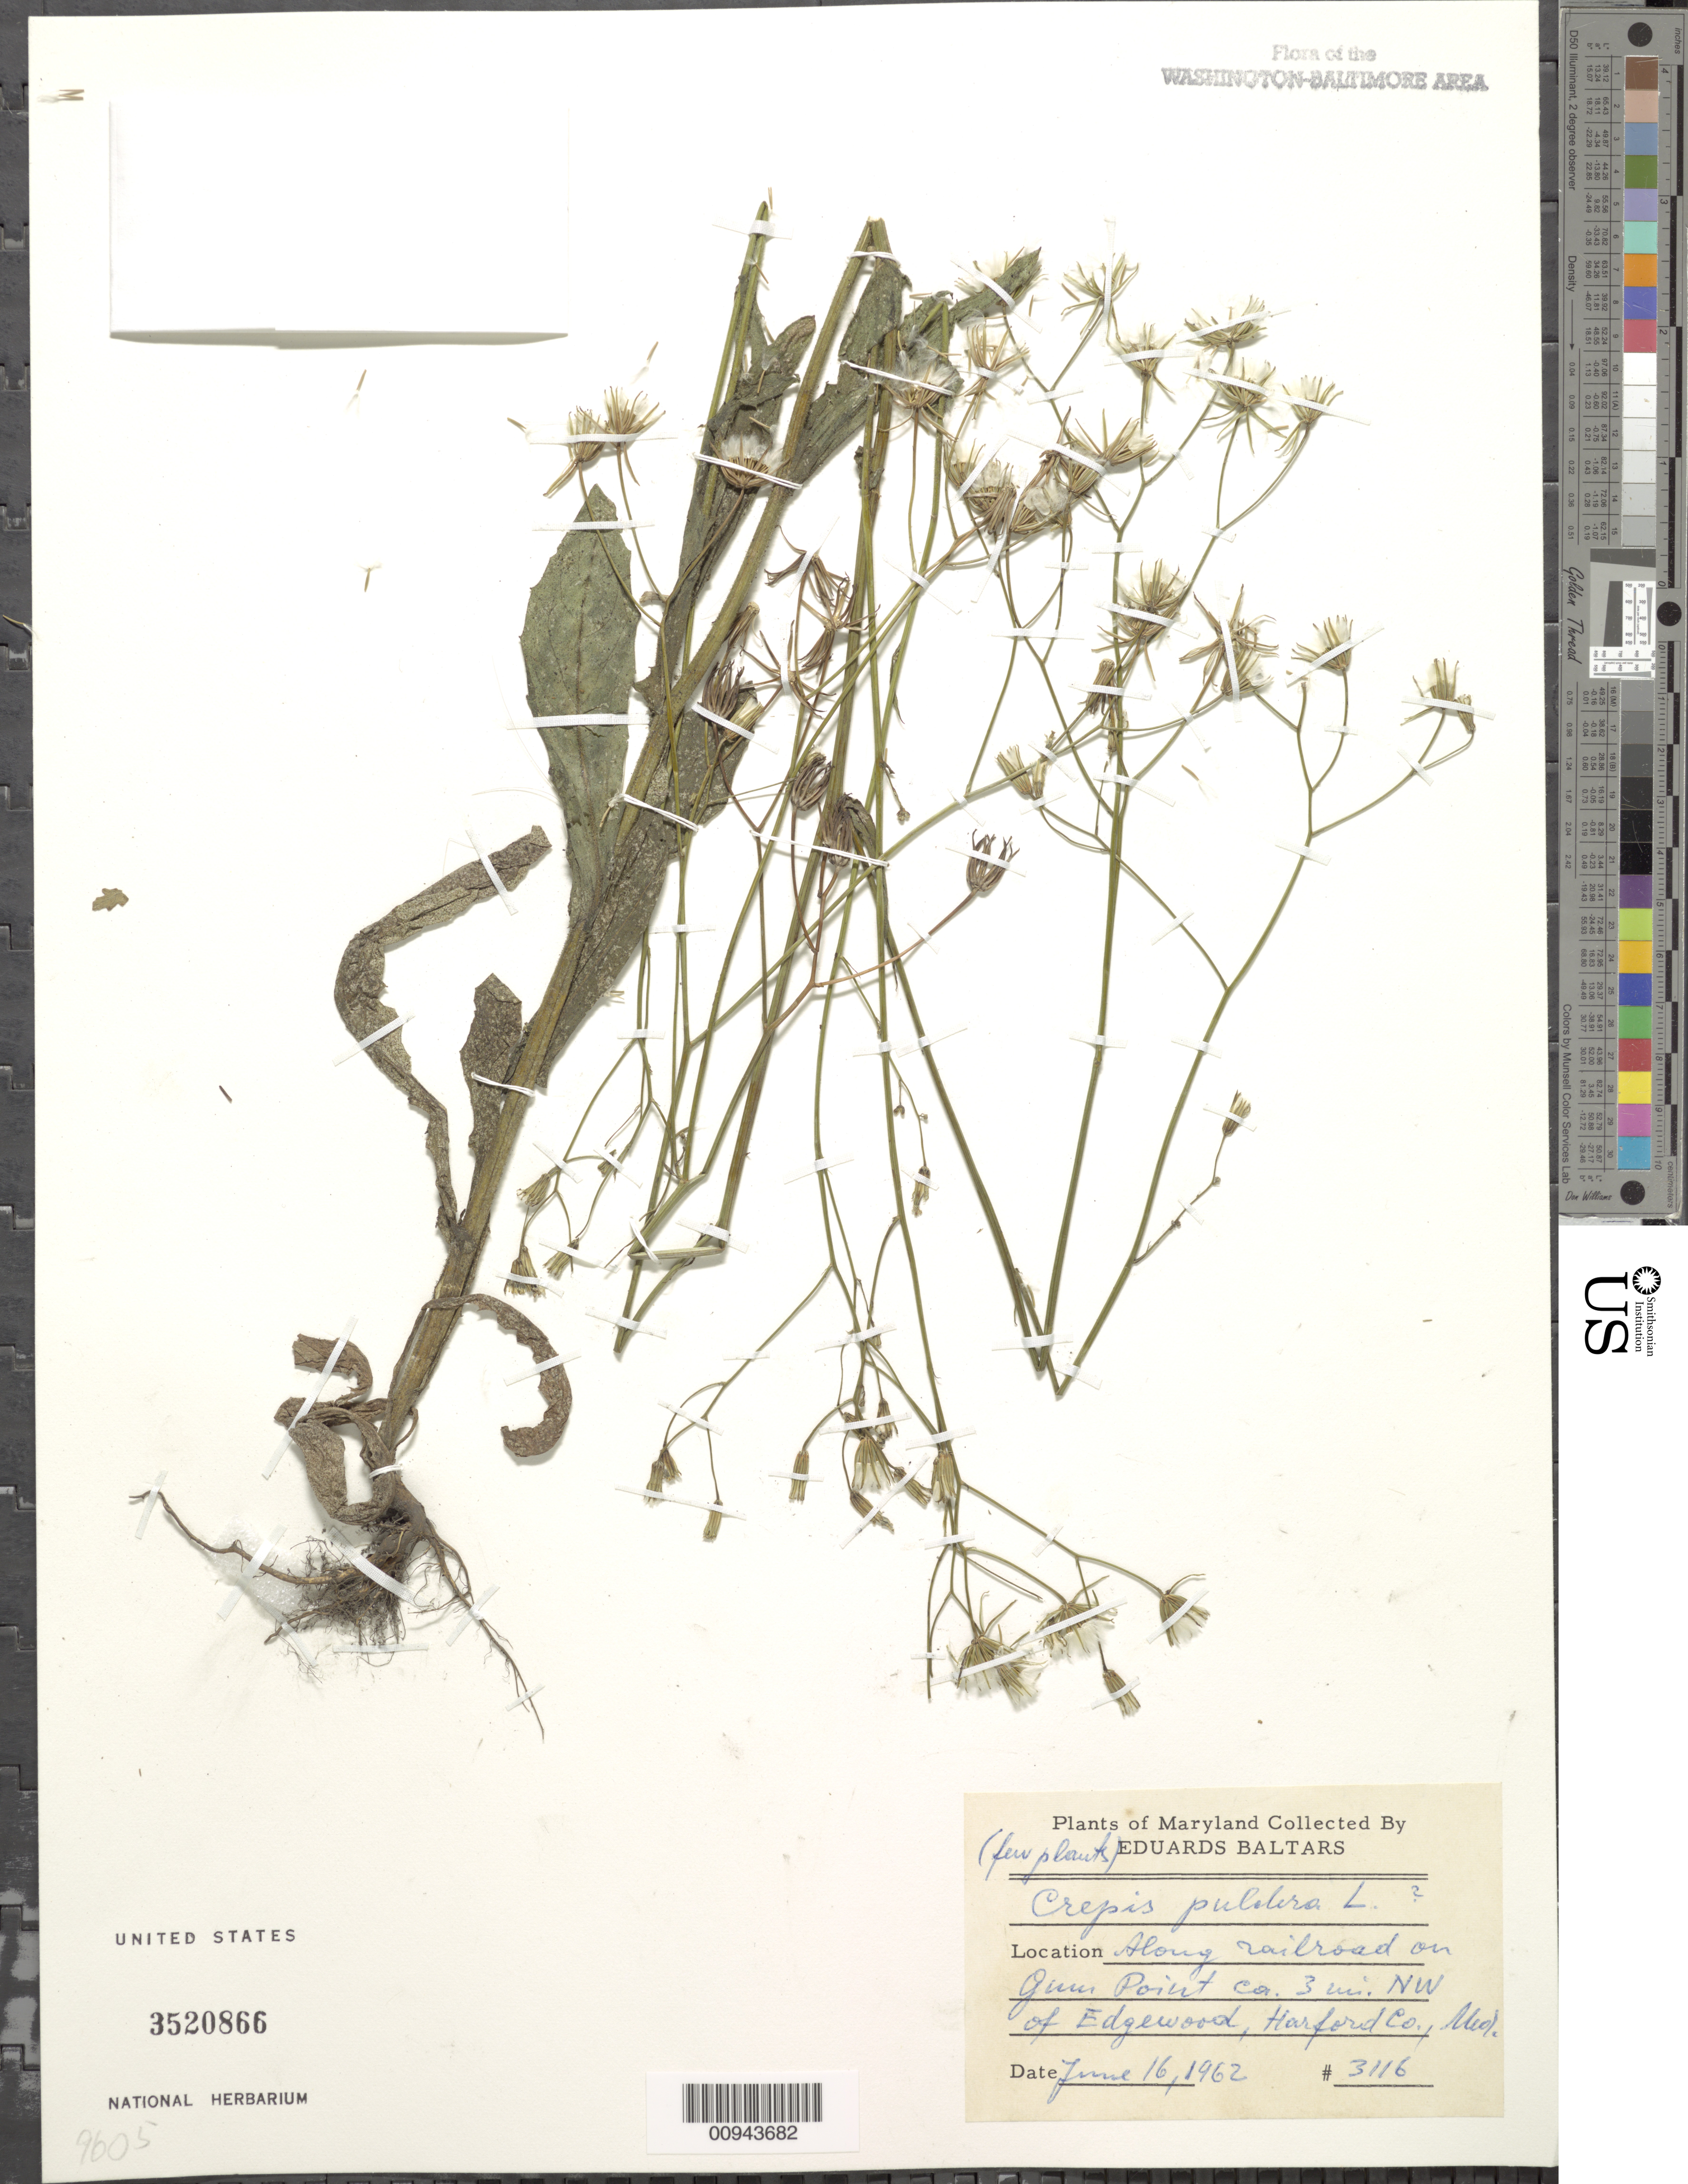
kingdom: Plantae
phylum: Tracheophyta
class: Magnoliopsida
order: Asterales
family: Asteraceae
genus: Crepis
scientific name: Crepis pulchra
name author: L.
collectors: E. Baltars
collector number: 3116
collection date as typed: June 16, 1962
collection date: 1962-06-16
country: United States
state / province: Maryland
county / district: Harford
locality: On Gum Point ca. 3 mi. NW of Edgewood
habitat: along railroad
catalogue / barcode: US 3520866